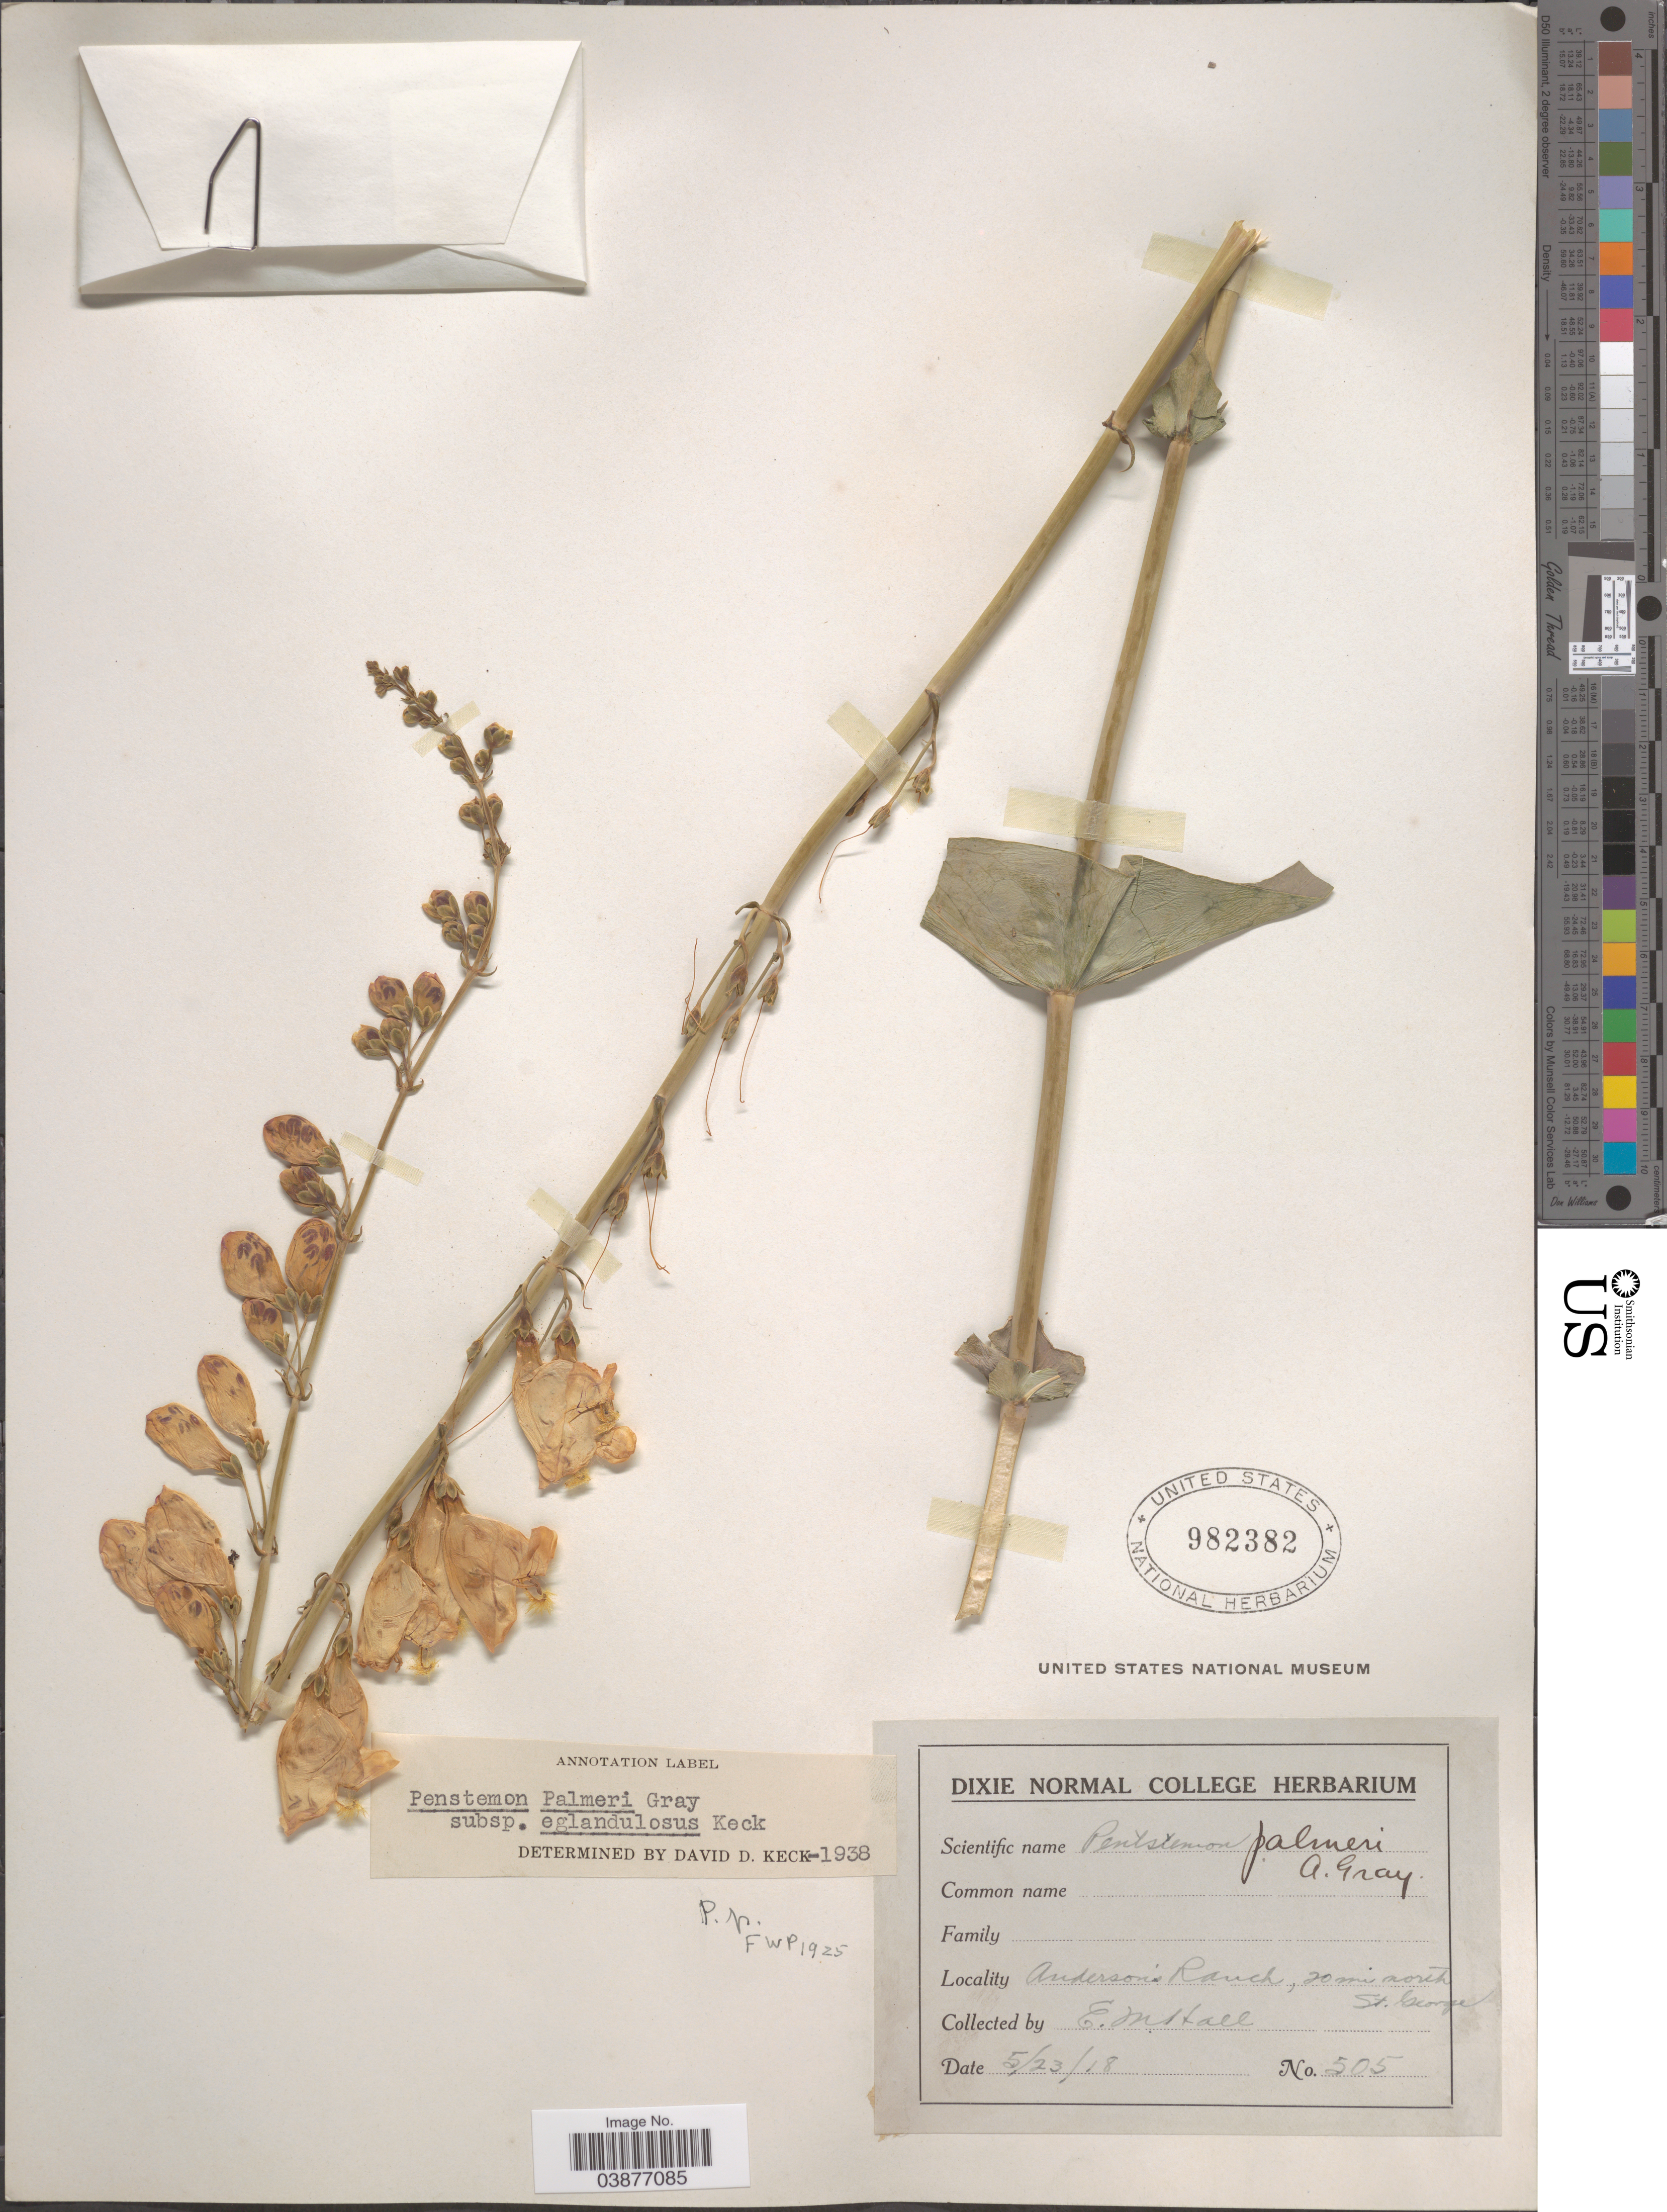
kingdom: Plantae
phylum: Tracheophyta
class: Magnoliopsida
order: Lamiales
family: Plantaginaceae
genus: Penstemon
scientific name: Penstemon palmeri subsp. eglandulosus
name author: D.D. Keck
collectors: E. Hall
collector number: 505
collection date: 1918-05-23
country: United States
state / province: Utah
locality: Anderson's Ranch, 20 mi north St. George.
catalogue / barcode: US 982382